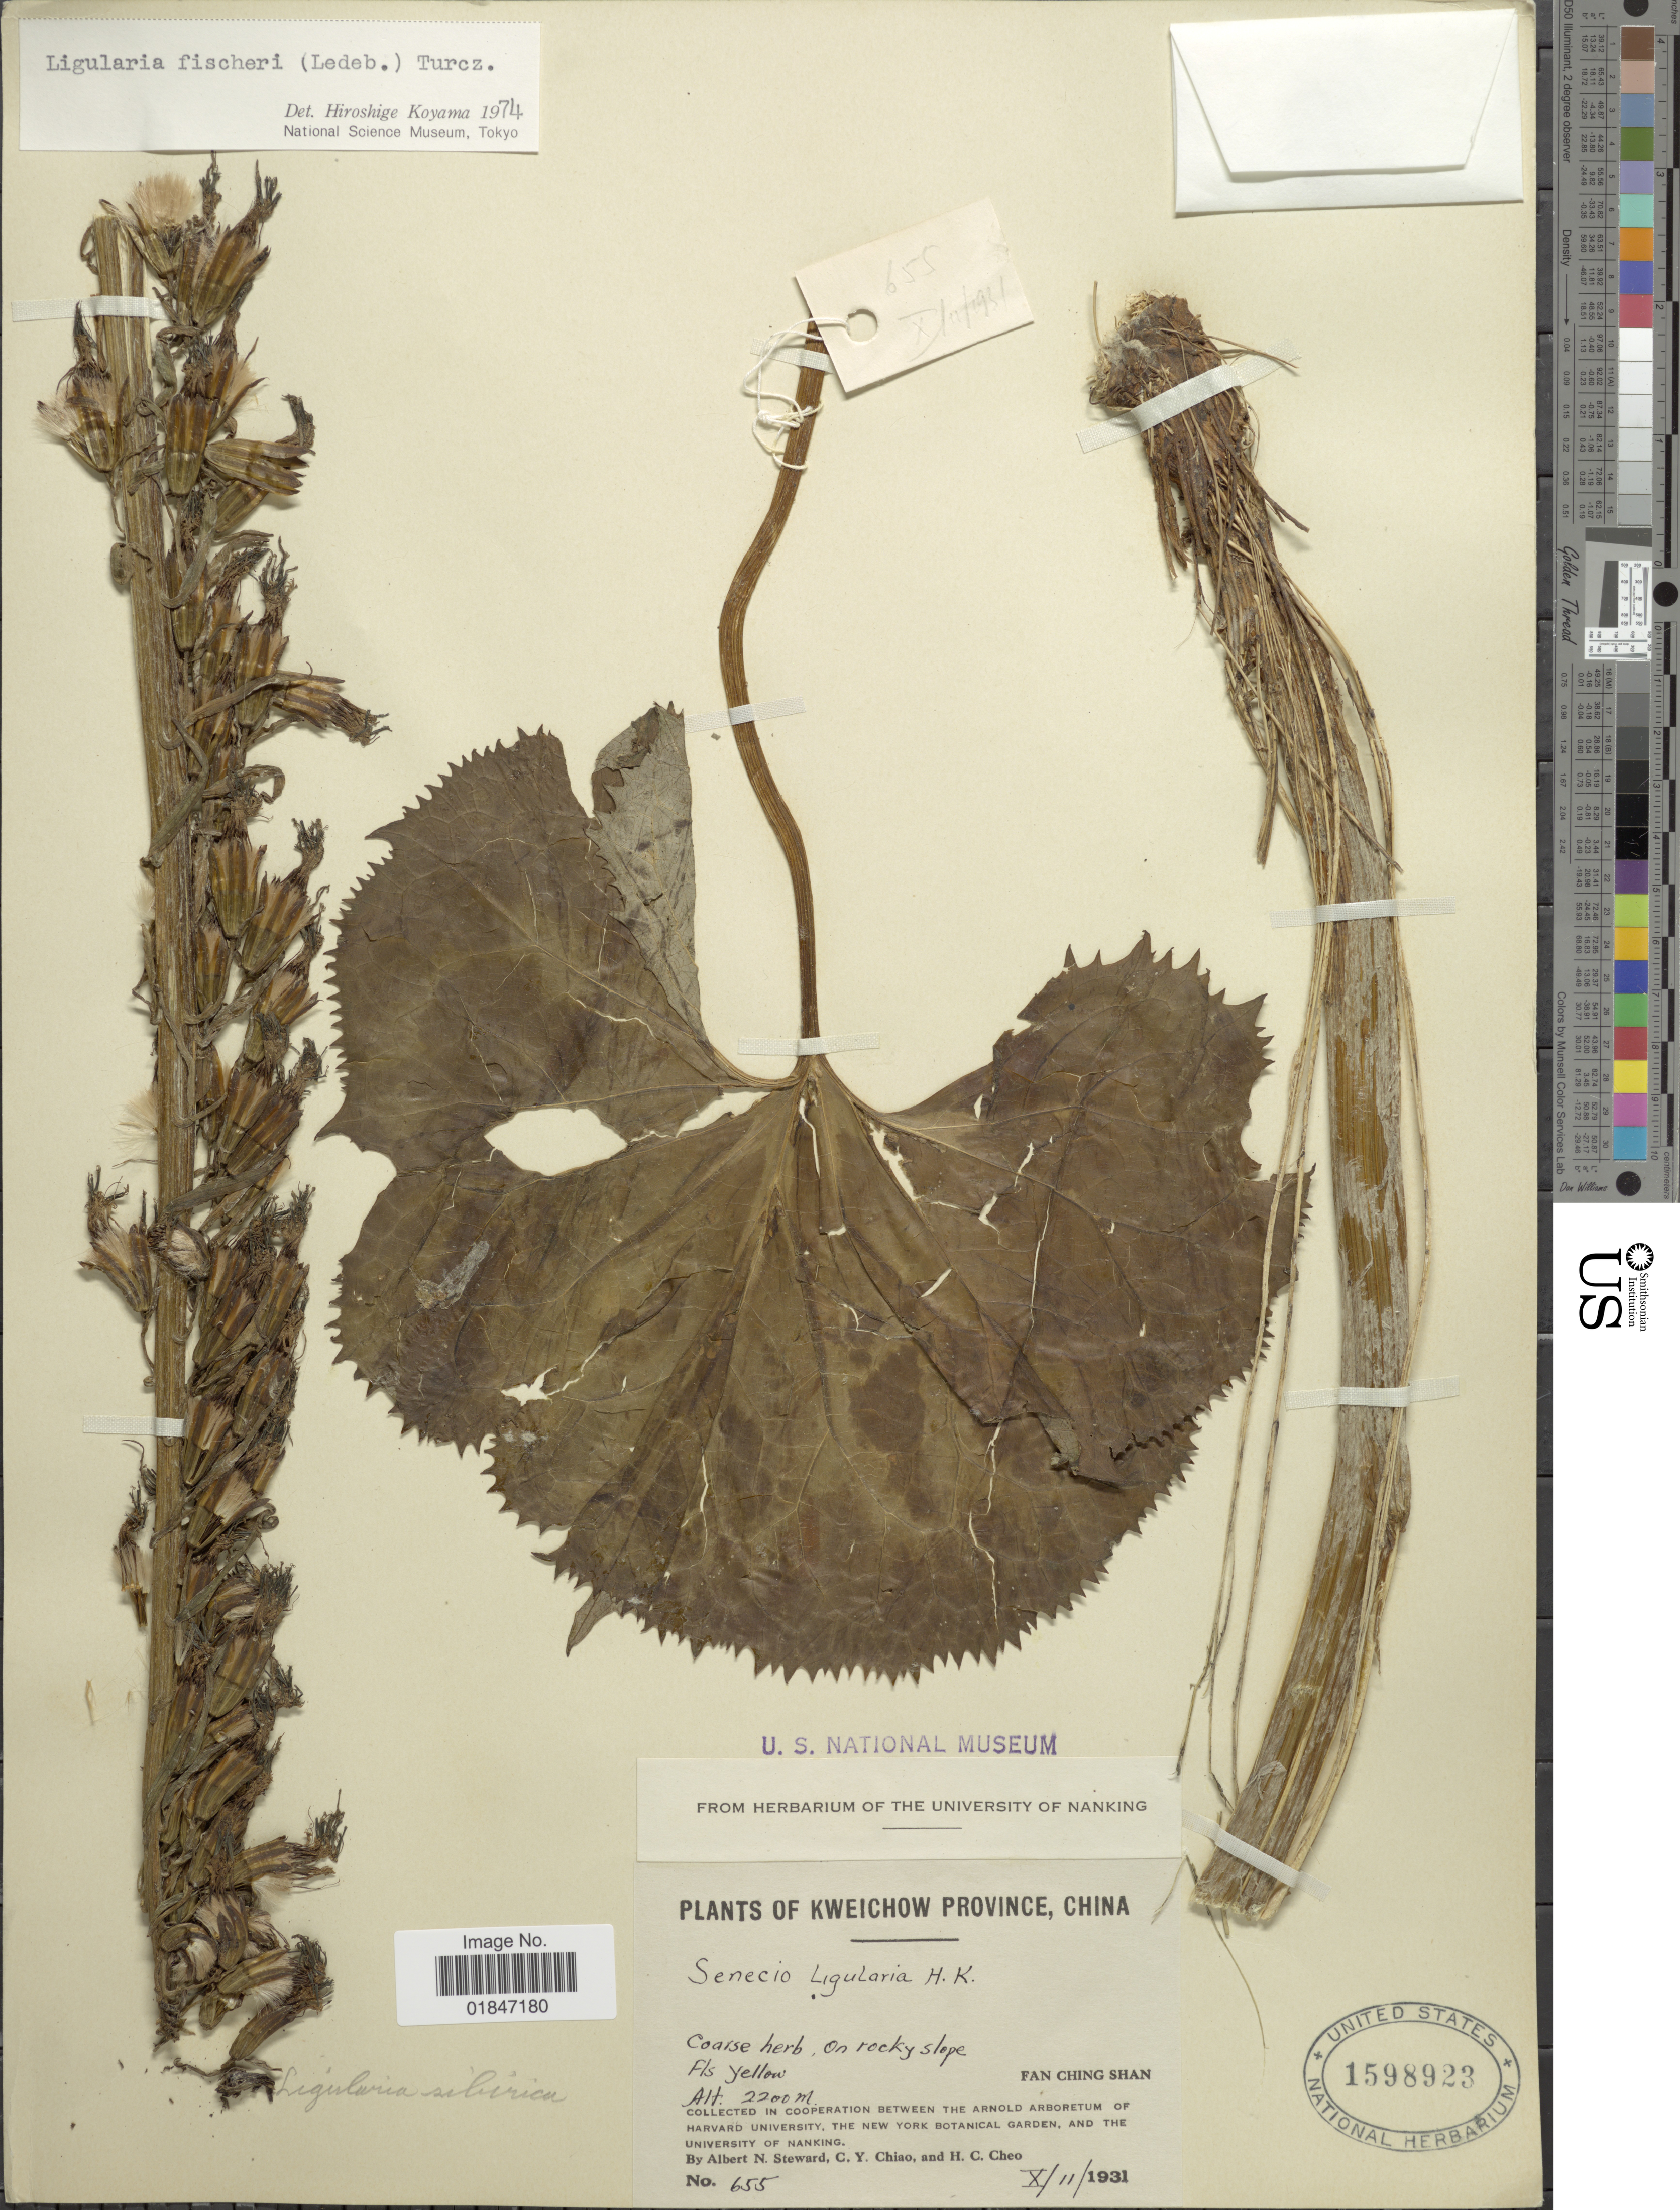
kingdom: Plantae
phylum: Tracheophyta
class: Magnoliopsida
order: Asterales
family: Asteraceae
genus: Ligularia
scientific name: Ligularia fischeri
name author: (Ledeb.) Turcz.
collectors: A. N. Steward, C. Y. Chiao & H. Cheo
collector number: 655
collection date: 1931-10-11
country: China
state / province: Guizhou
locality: Kweichow Province, China. Fan Ching Shan.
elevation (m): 2200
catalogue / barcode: US 1598923